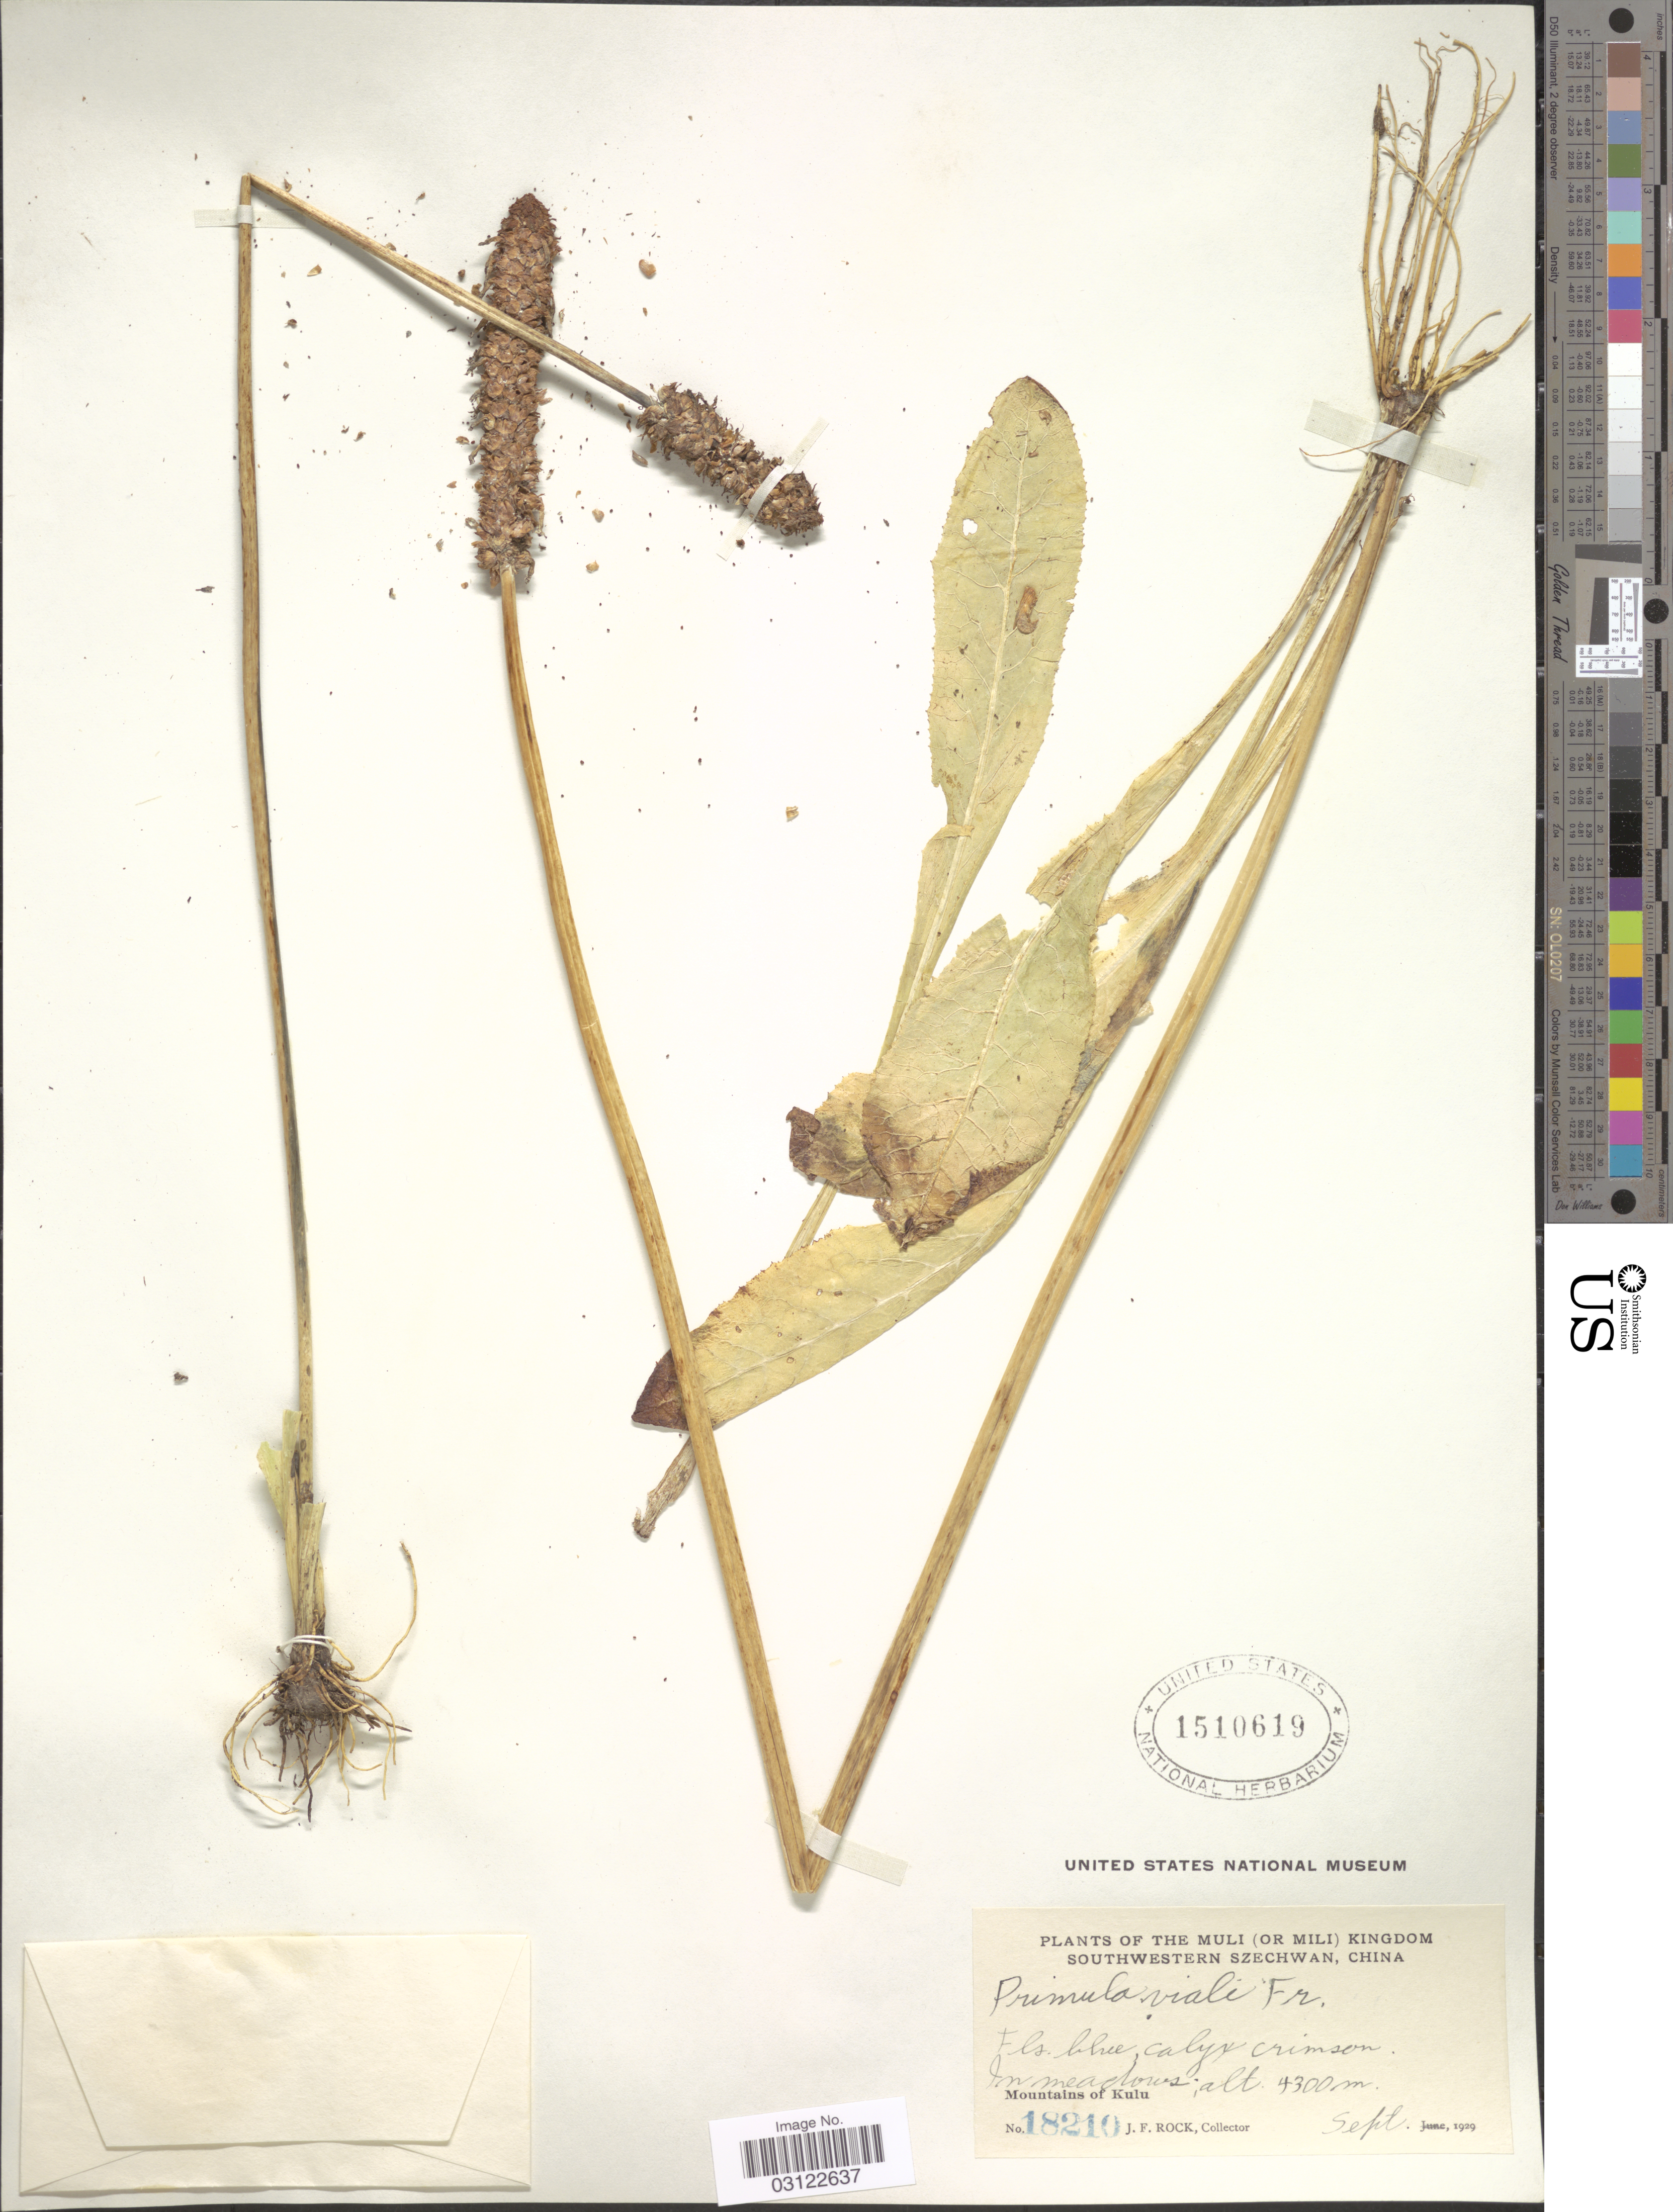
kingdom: Plantae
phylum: Tracheophyta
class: Magnoliopsida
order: Ericales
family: Primulaceae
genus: Primula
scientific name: Primula vialii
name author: Delavay ex Franch.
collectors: J. Rock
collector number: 18210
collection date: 1929-09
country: China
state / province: Sichuan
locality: The Muli (or Mili) Kingdom, Southwestern Szechwan. In meadows. Mountains of Kulu.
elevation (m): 4300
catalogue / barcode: US 1510619